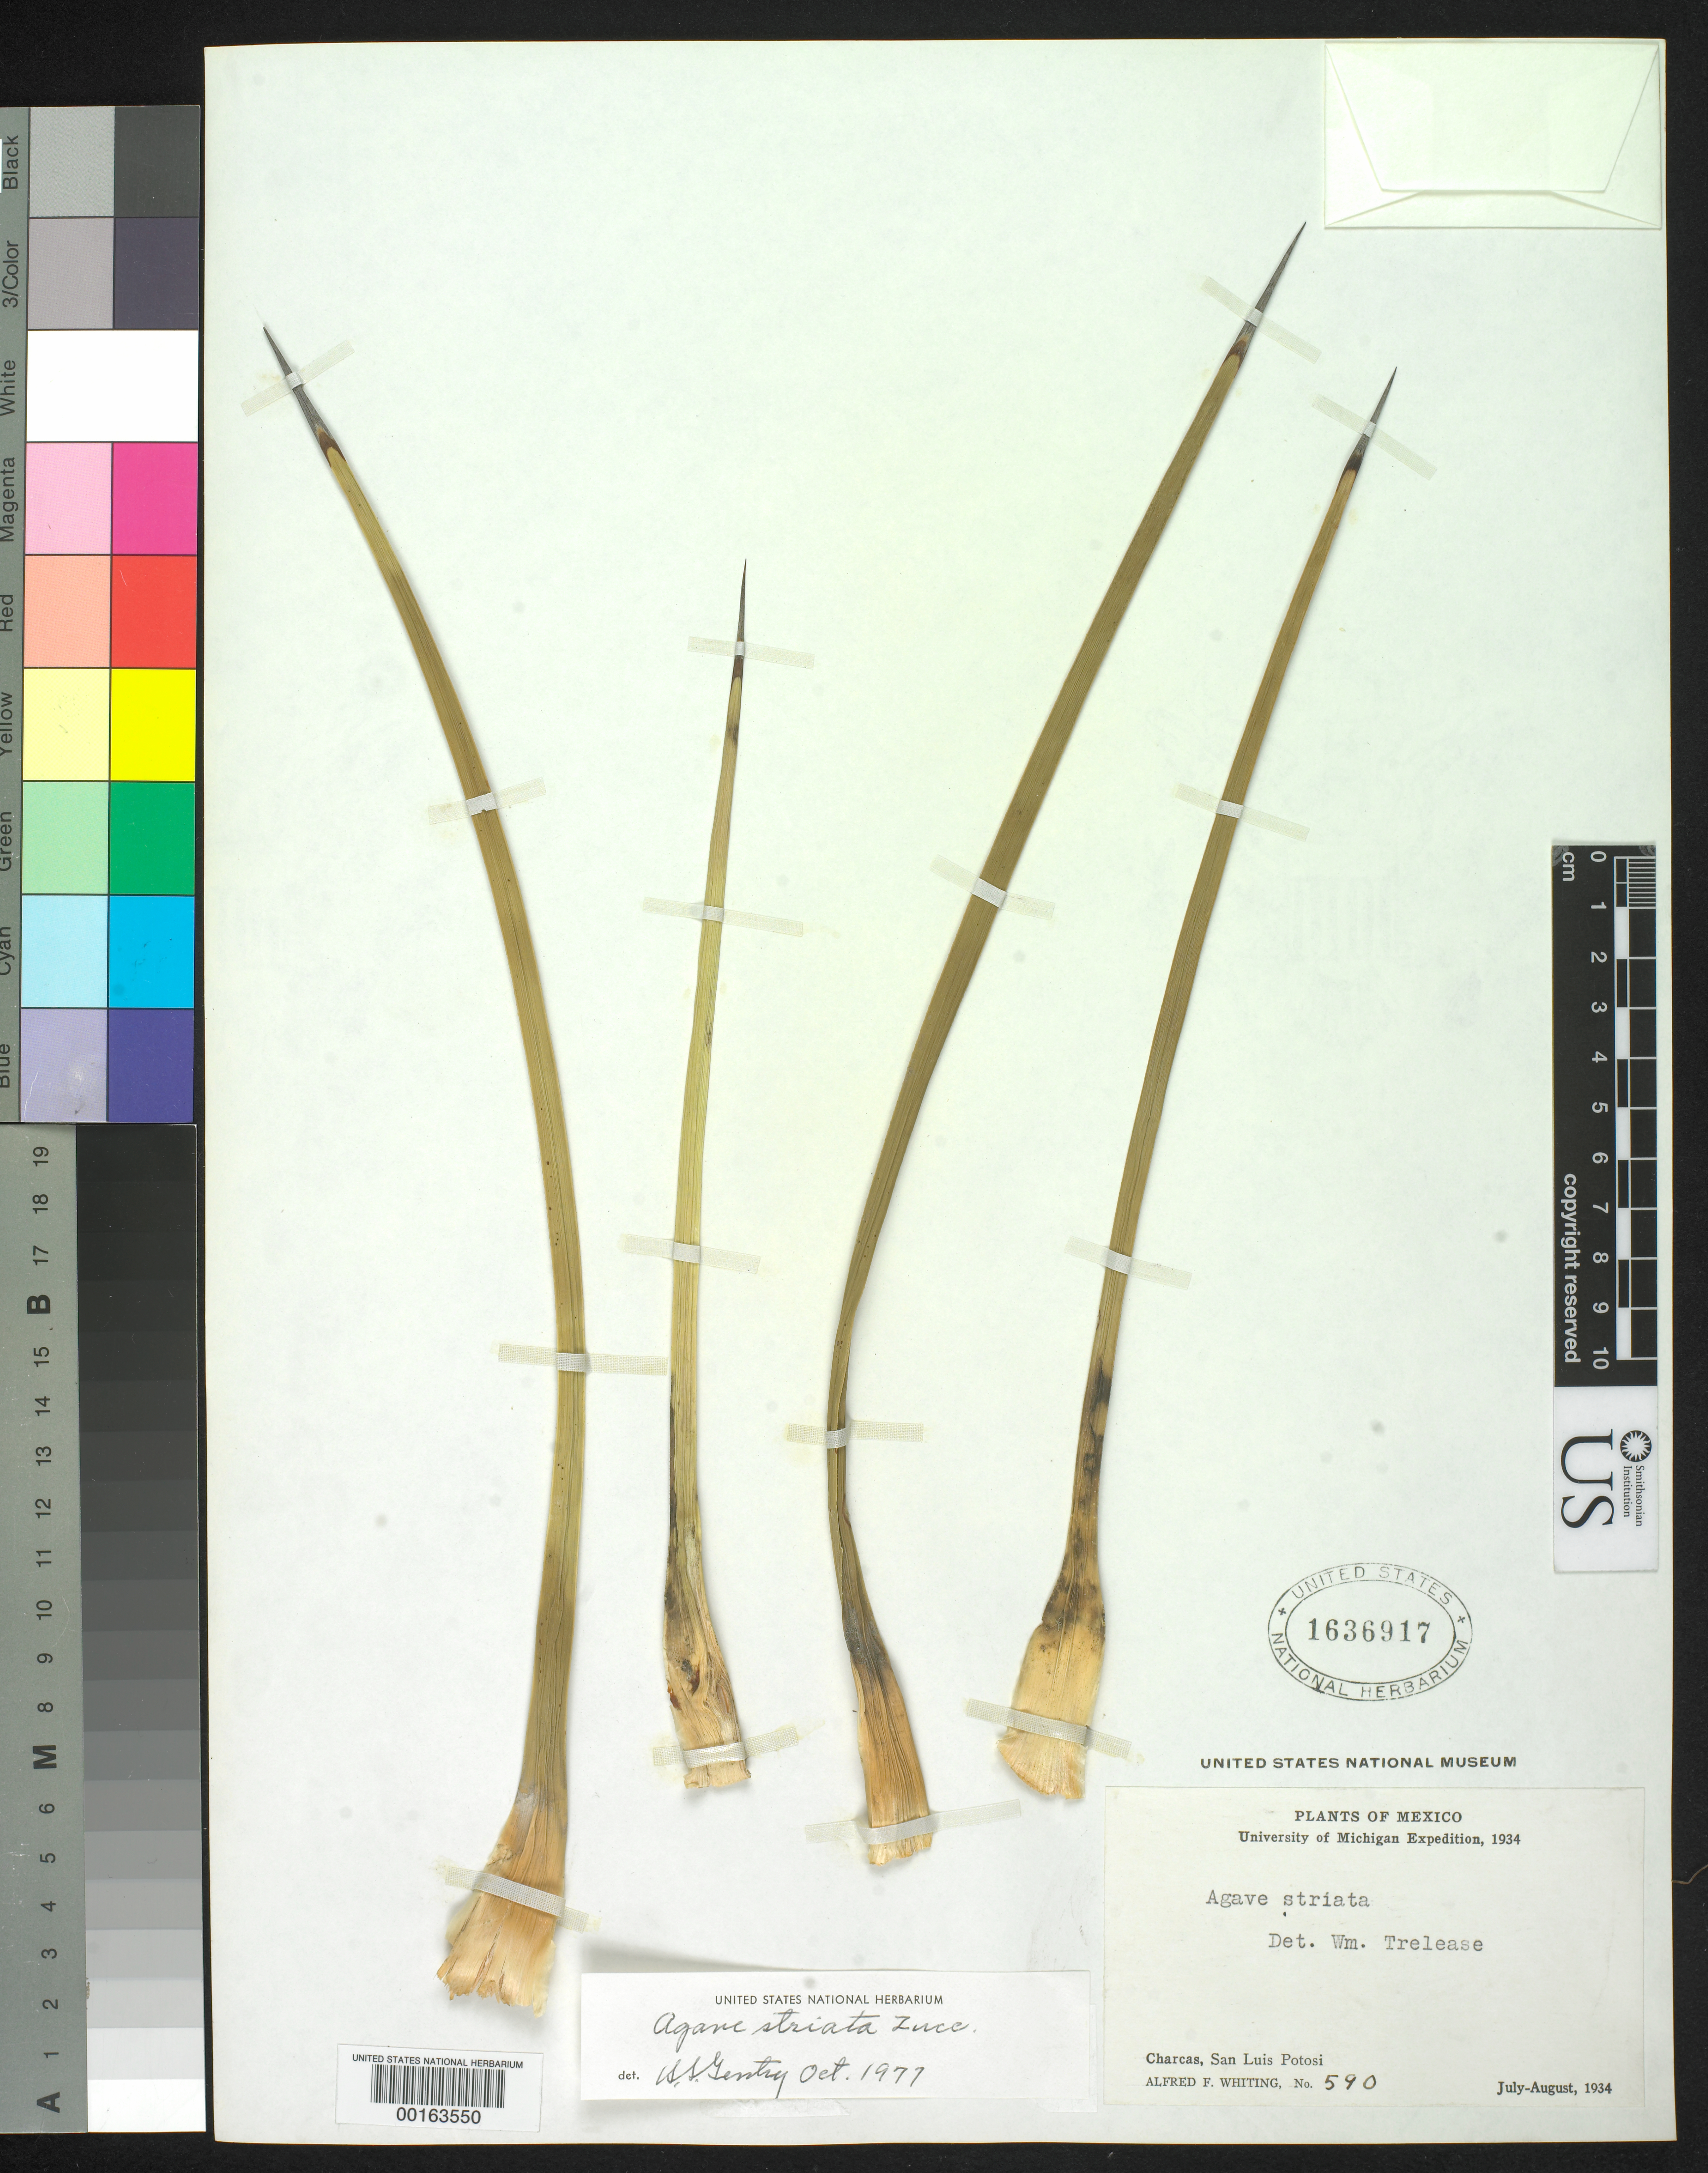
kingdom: Plantae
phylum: Tracheophyta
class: Liliopsida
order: Asparagales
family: Asparagaceae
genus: Agave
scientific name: Agave striata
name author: Zucc.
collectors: A. F. Whiting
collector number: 590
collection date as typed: Jul 1934 to -- Aug 1934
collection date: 1934-07/1934-08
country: Mexico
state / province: San Luis Potosi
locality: Charcas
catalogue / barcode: US 1636917